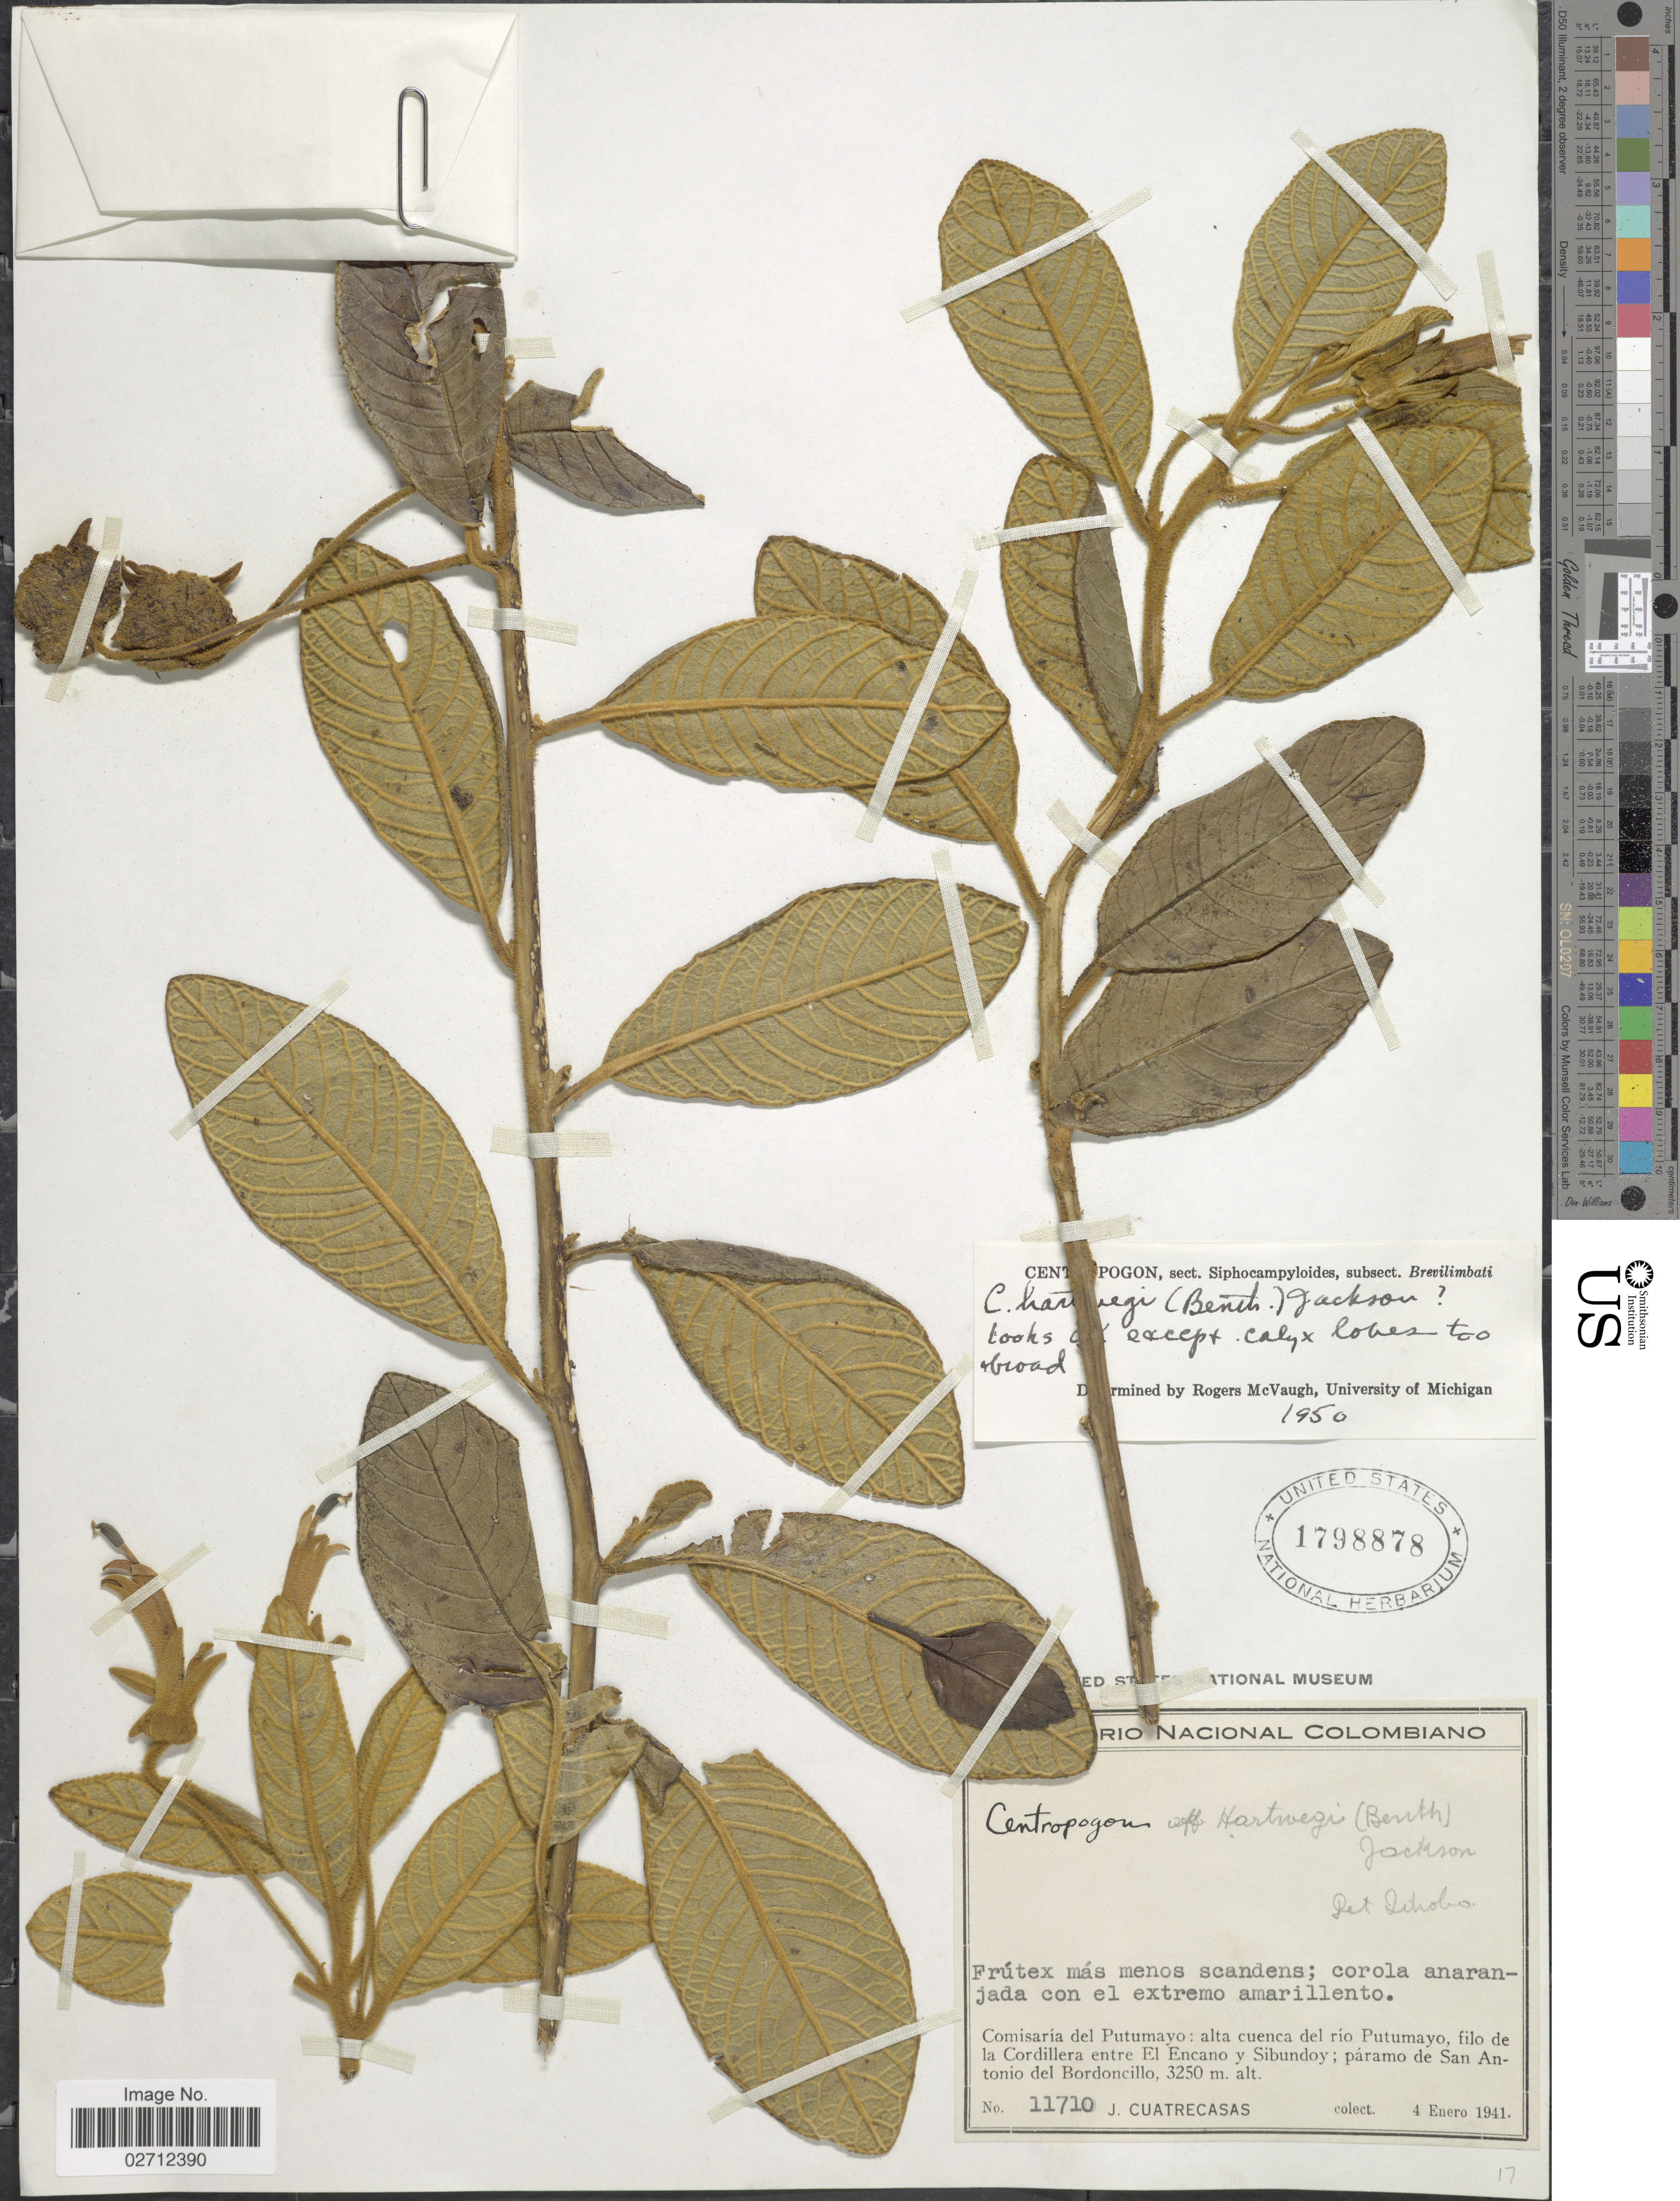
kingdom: Plantae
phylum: Tracheophyta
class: Magnoliopsida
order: Asterales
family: Campanulaceae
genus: Centropogon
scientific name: Centropogon hartwegii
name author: (Benth.) Benth. & Hook. f. ex B.D. Jacks.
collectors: J. Cuatrecasas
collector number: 11710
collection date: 1941-01-04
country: Colombia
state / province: Putumayo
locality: Comisaría del Putumayo: alta cuenca del río Putumayo, filo de la Cordillera entre El Encano y Sibundoy; páramo de San Antonio del Bordoncillo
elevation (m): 3250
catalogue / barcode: US 1798878